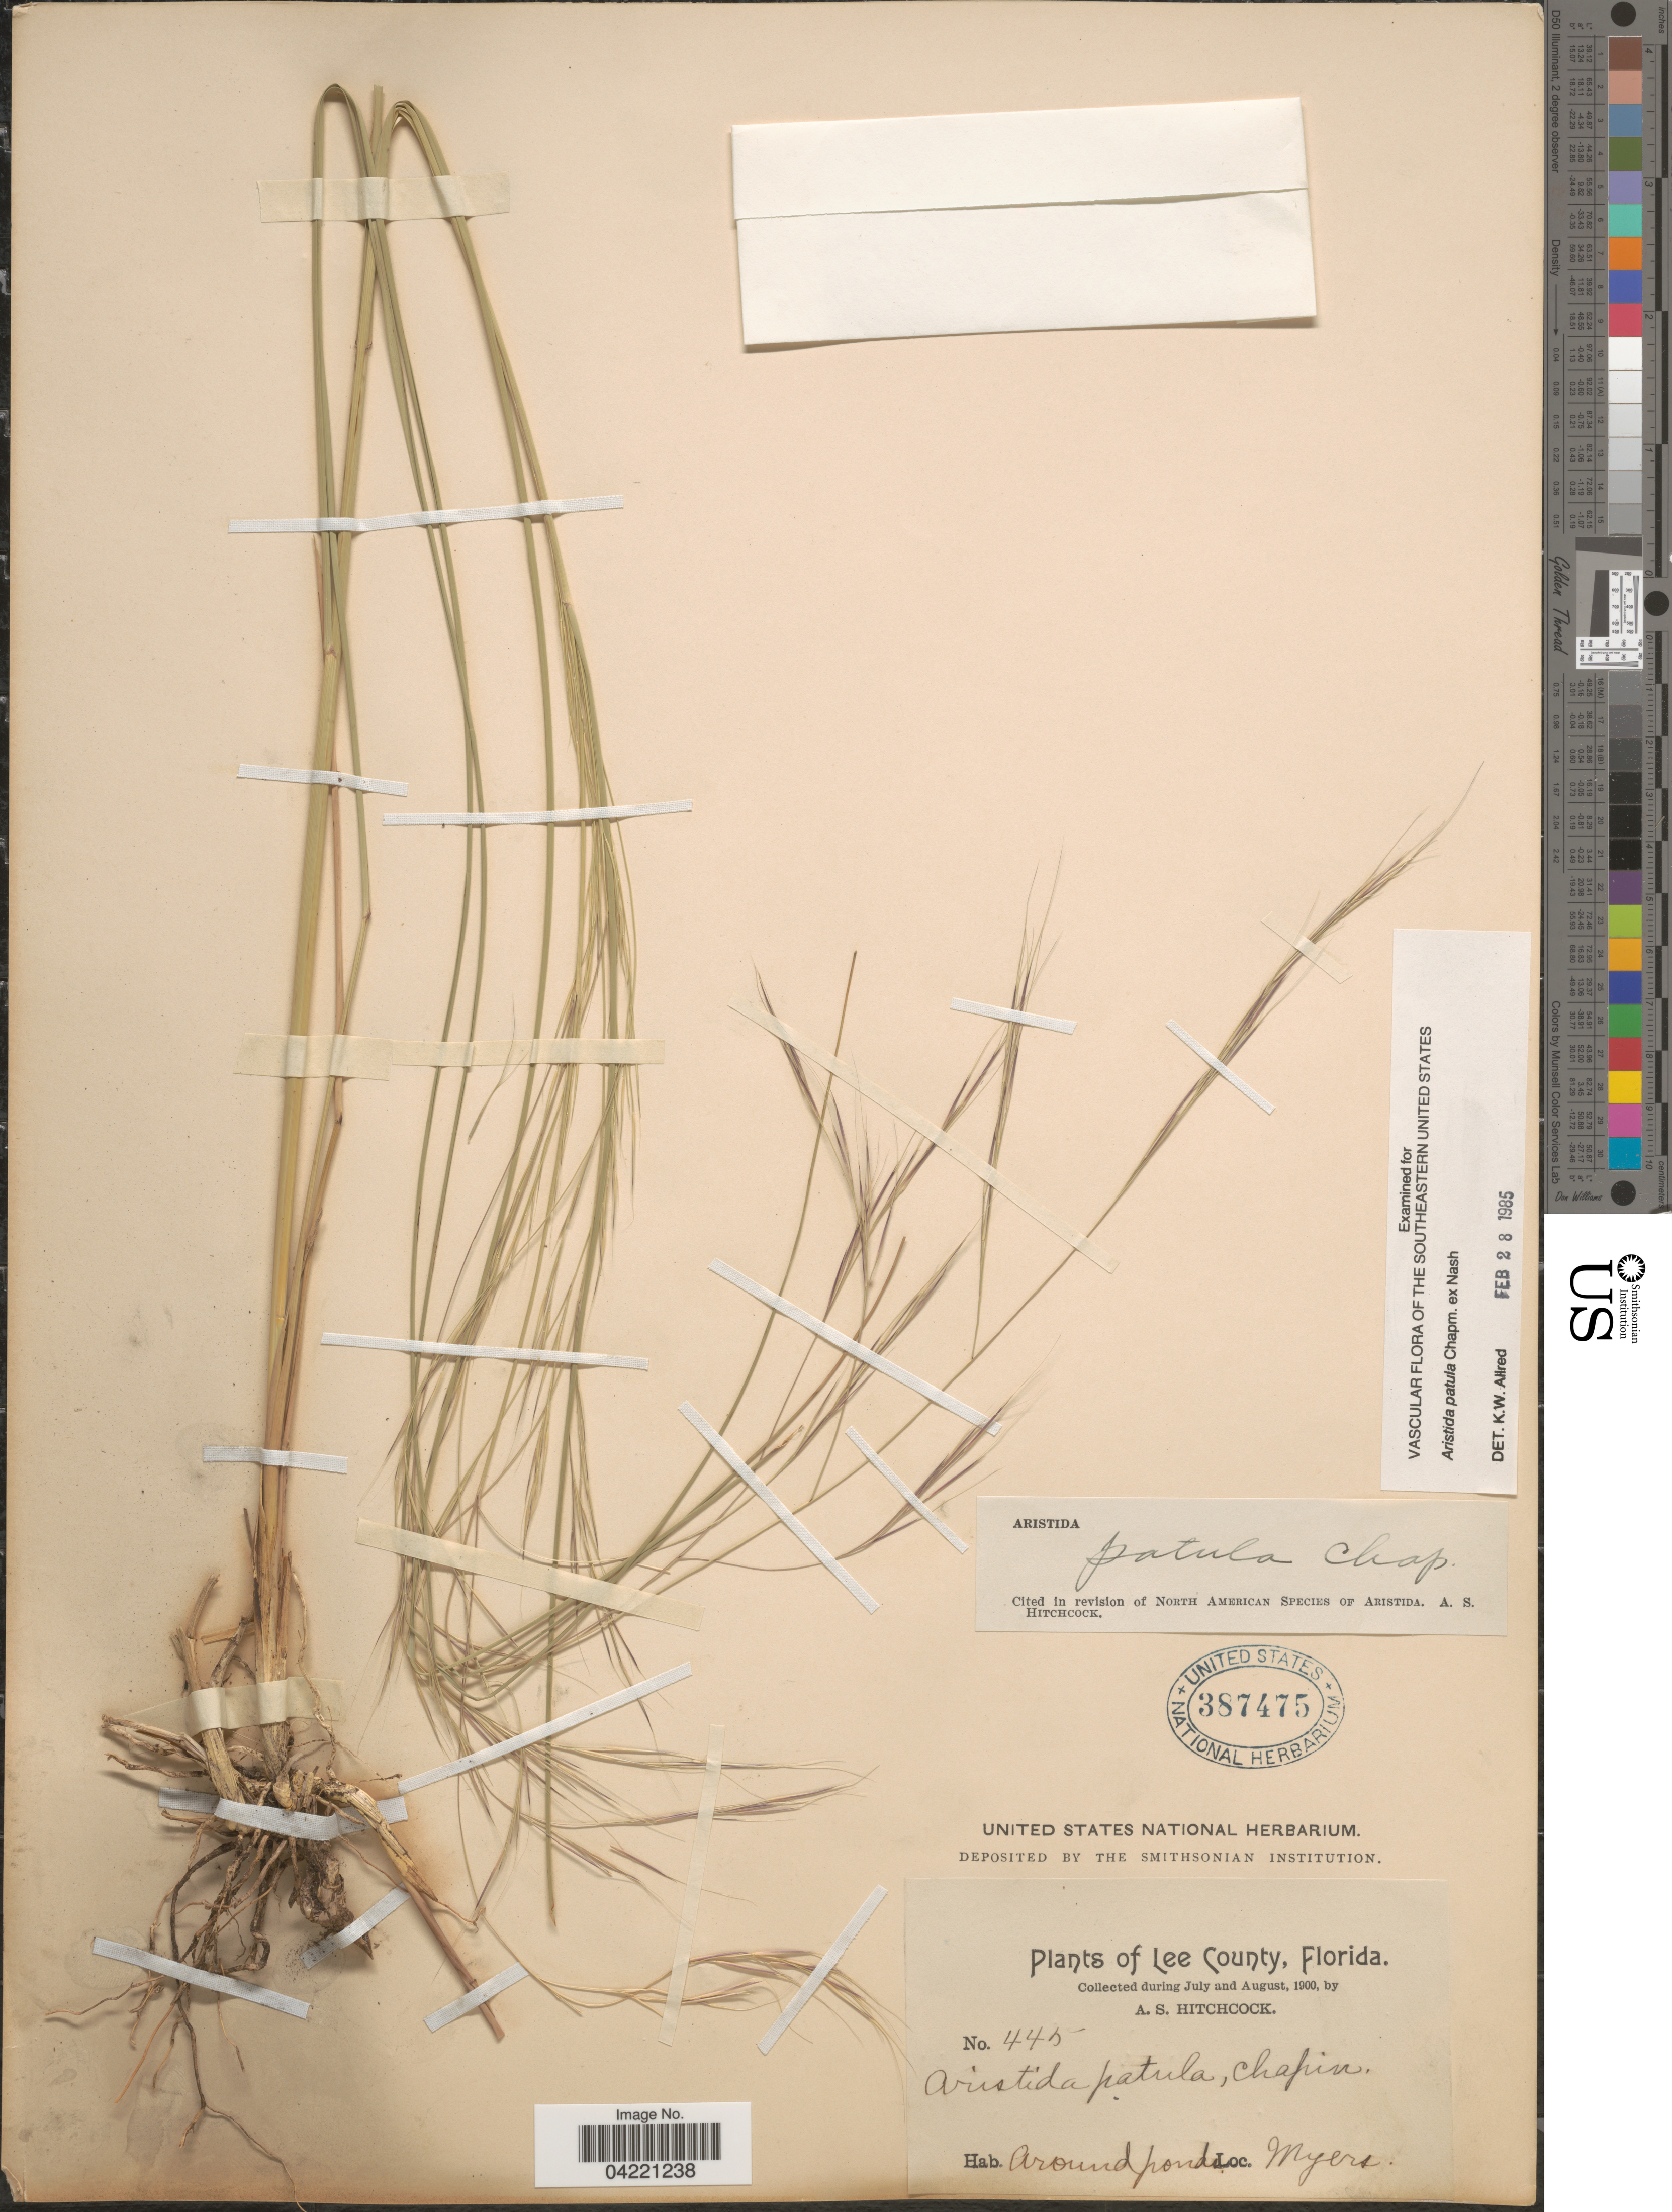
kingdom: Plantae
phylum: Tracheophyta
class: Liliopsida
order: Poales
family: Poaceae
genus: Aristida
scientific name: Aristida patula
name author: Chapm. ex Nash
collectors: A. S. Hitchcock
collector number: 445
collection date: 1900-07/1900-08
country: United States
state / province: Florida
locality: Lee County. Around ponds. Myers.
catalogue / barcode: US 387475